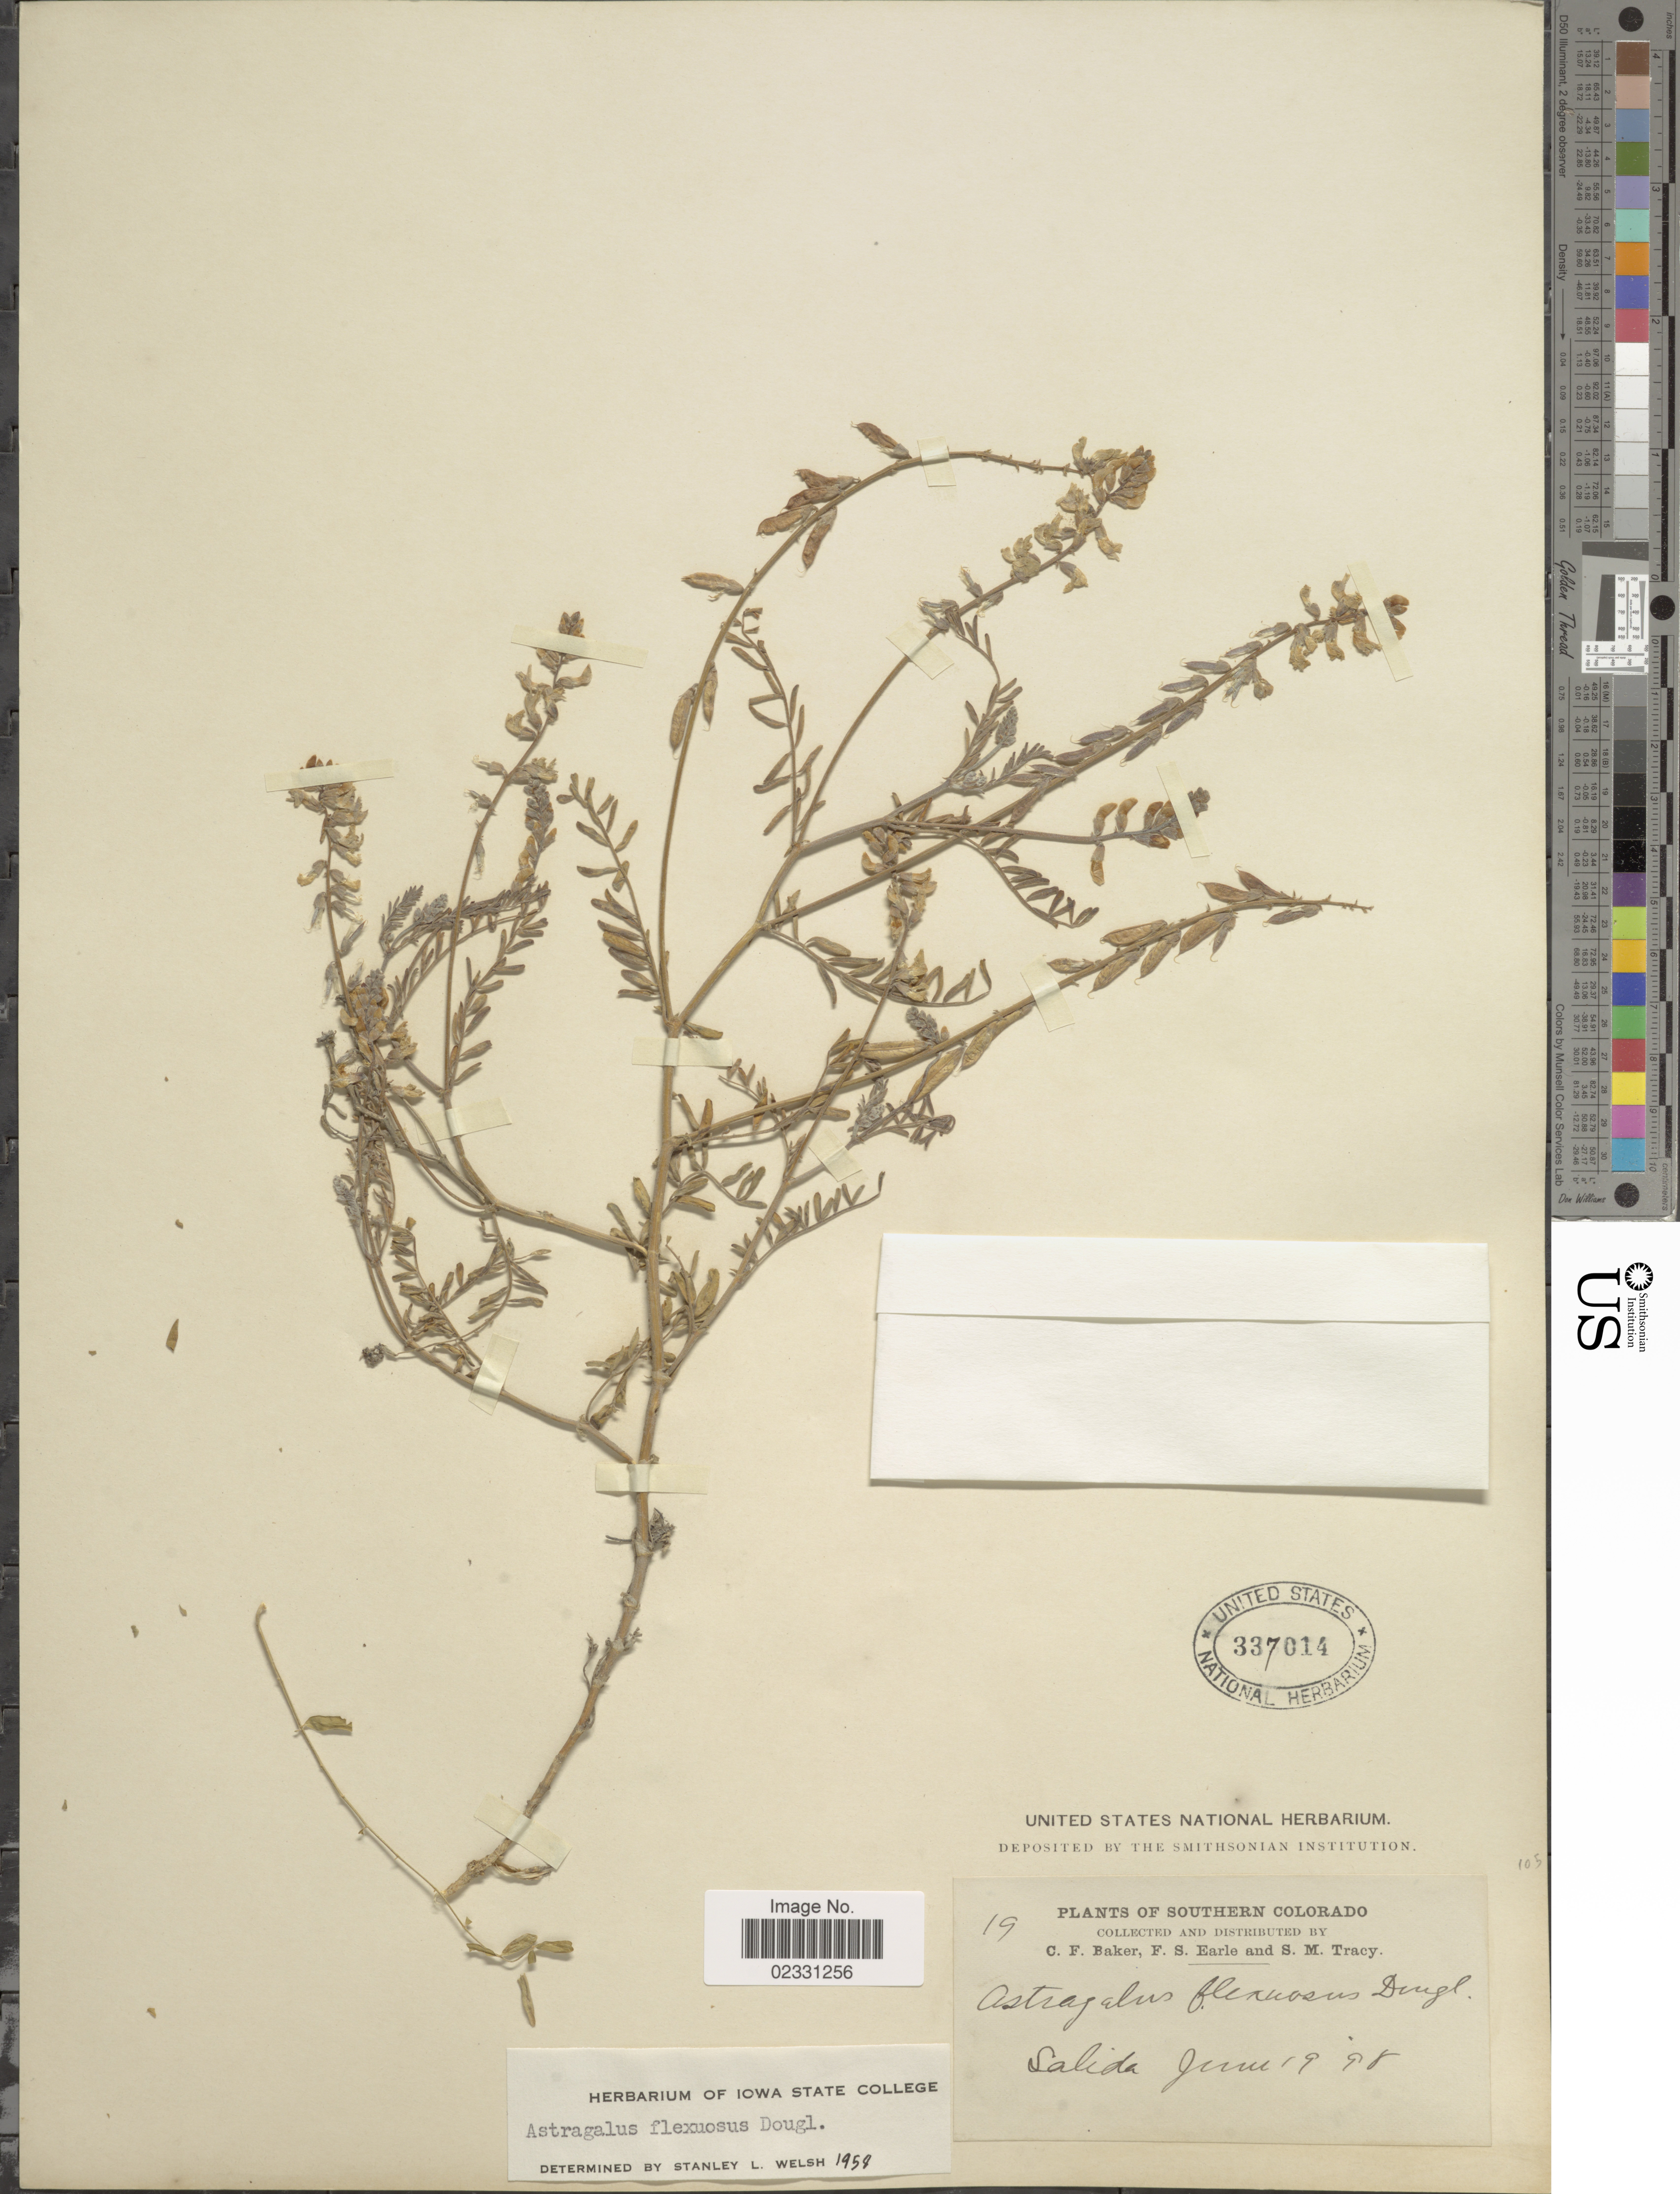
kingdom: Plantae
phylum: Tracheophyta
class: Magnoliopsida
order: Fabales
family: Fabaceae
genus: Astragalus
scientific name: Astragalus flexuosus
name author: (Hook.) Douglas ex G. Don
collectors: C. F. Baker, F. S. Earle & S. M. Tracy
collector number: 19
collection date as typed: Transcribed d/m/y: 19/6/98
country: United States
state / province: Colorado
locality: Southern Colorado. Salida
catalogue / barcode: US 337014